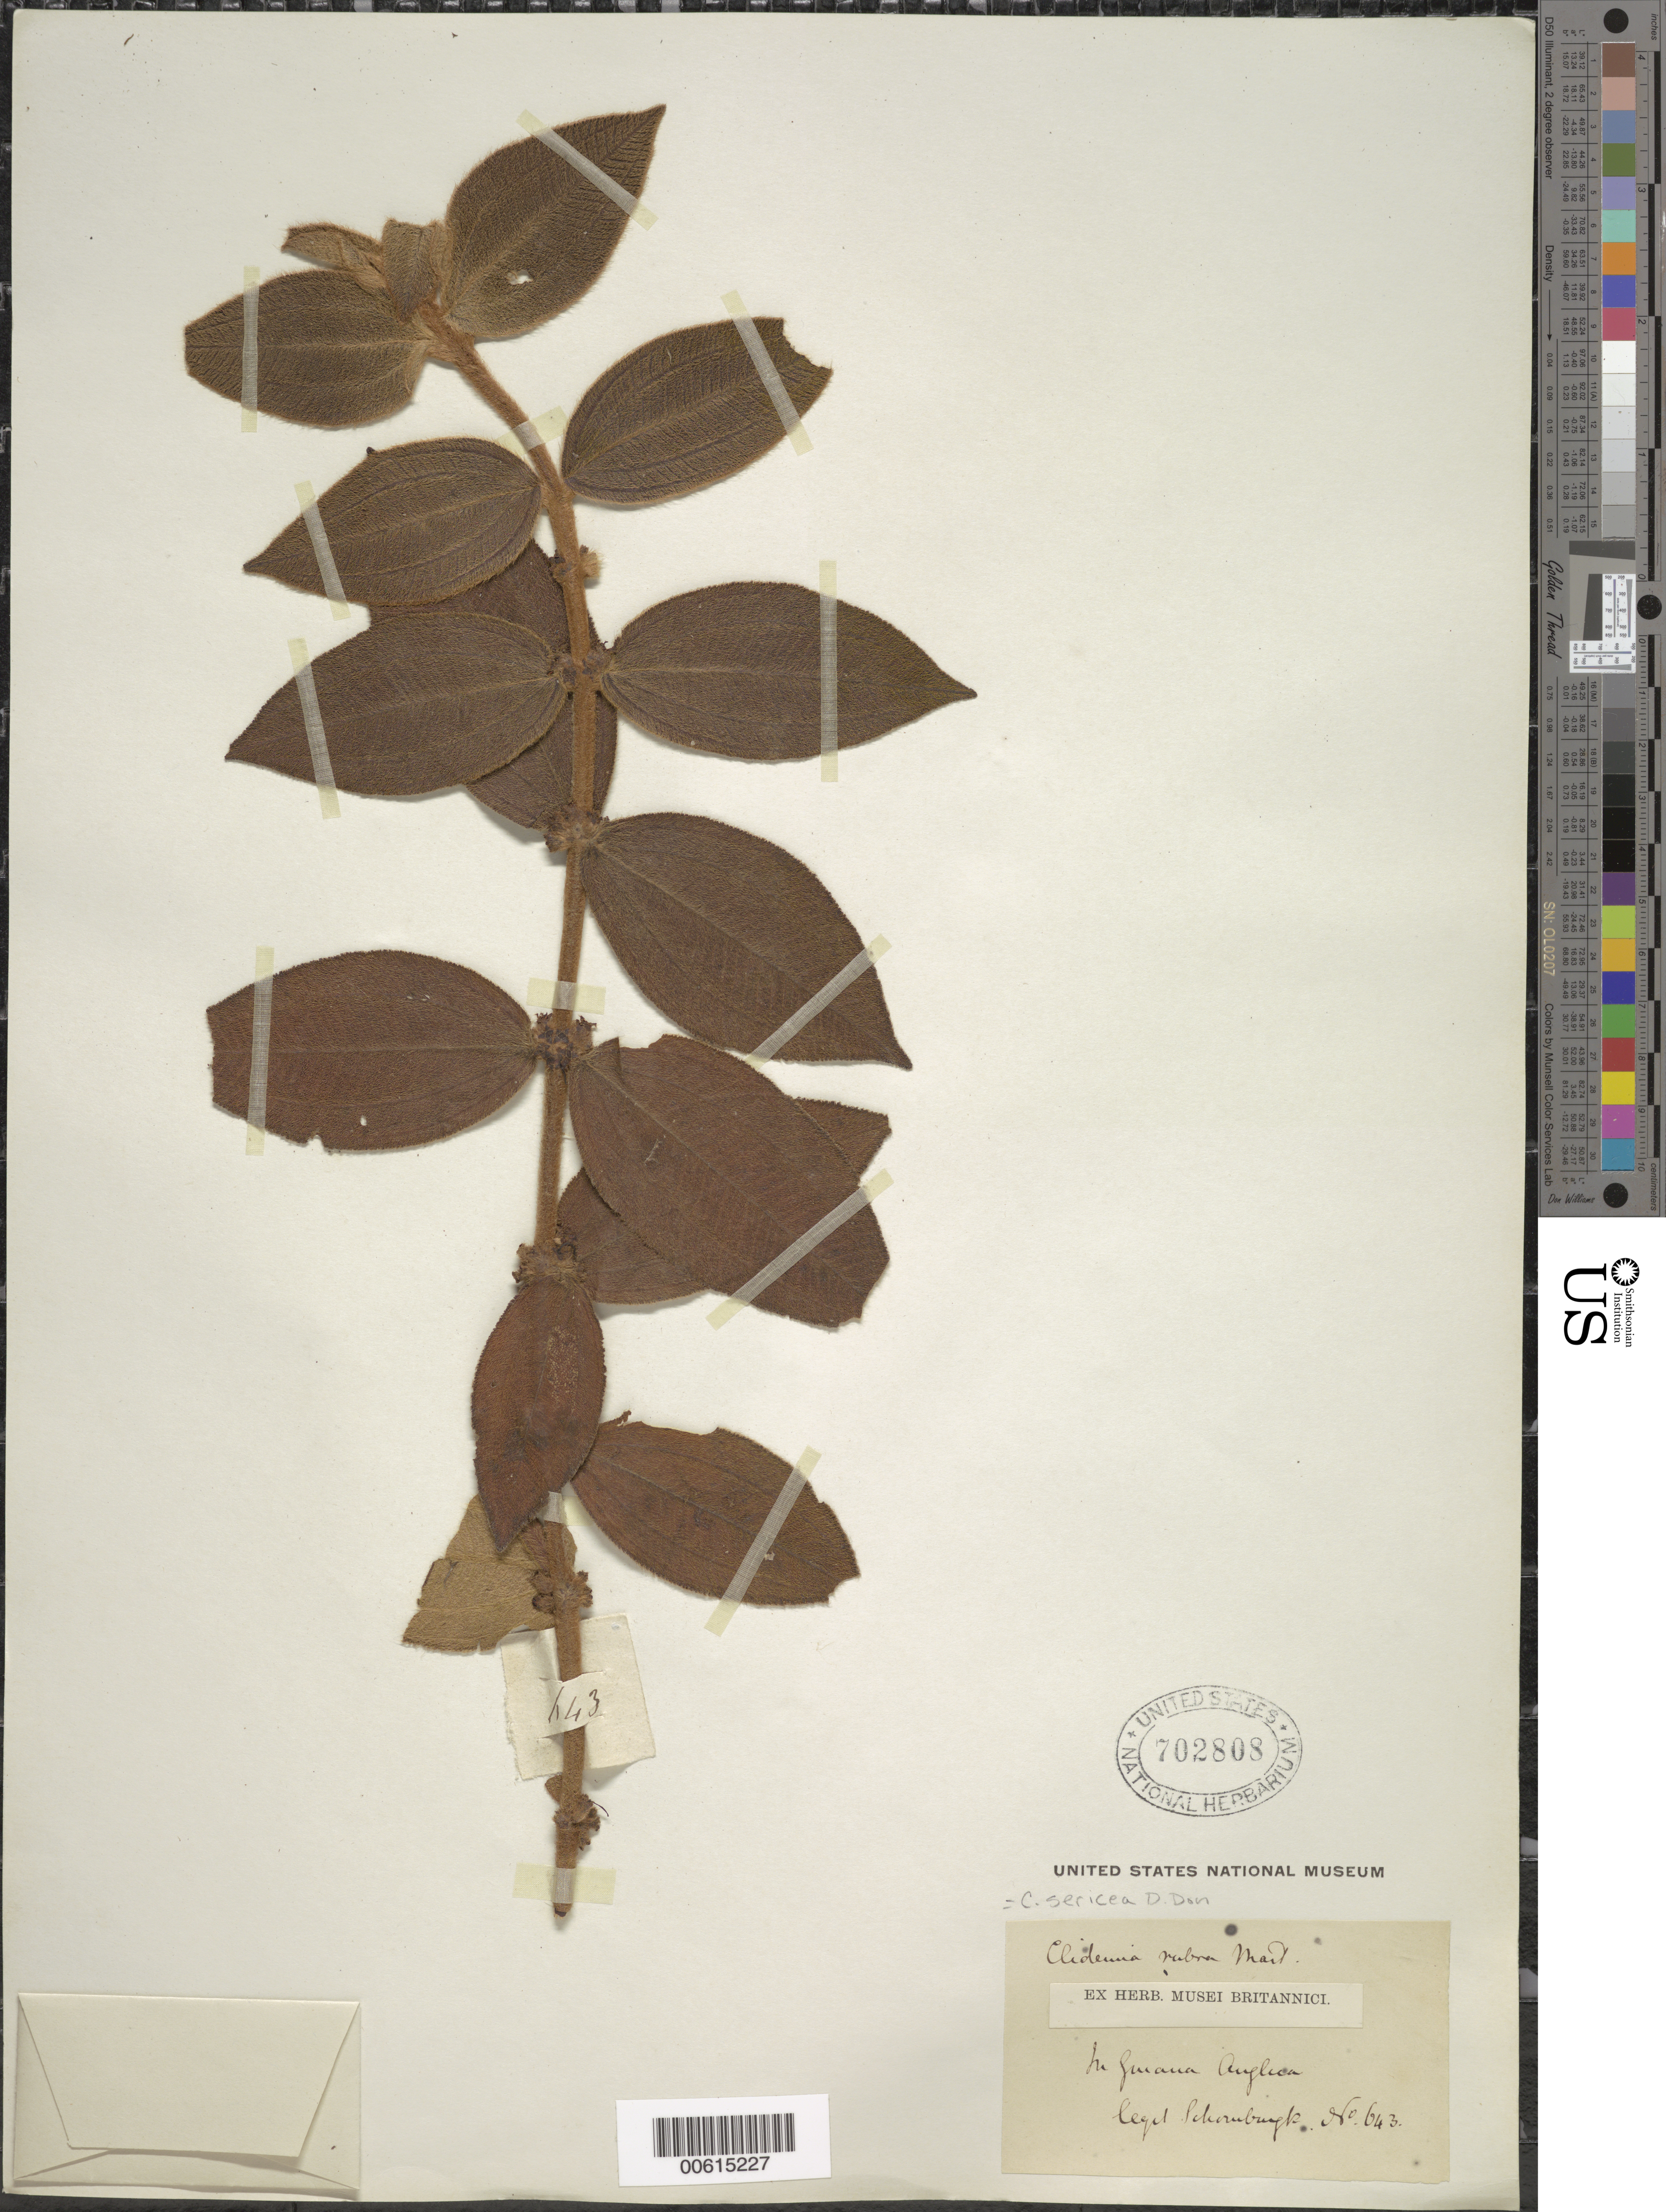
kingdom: Plantae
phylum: Tracheophyta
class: Magnoliopsida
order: Myrtales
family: Melastomataceae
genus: Clidemia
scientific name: Clidemia sericea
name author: D. Don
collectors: R. H. Schomburgk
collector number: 643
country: Guyana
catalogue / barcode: US 702808